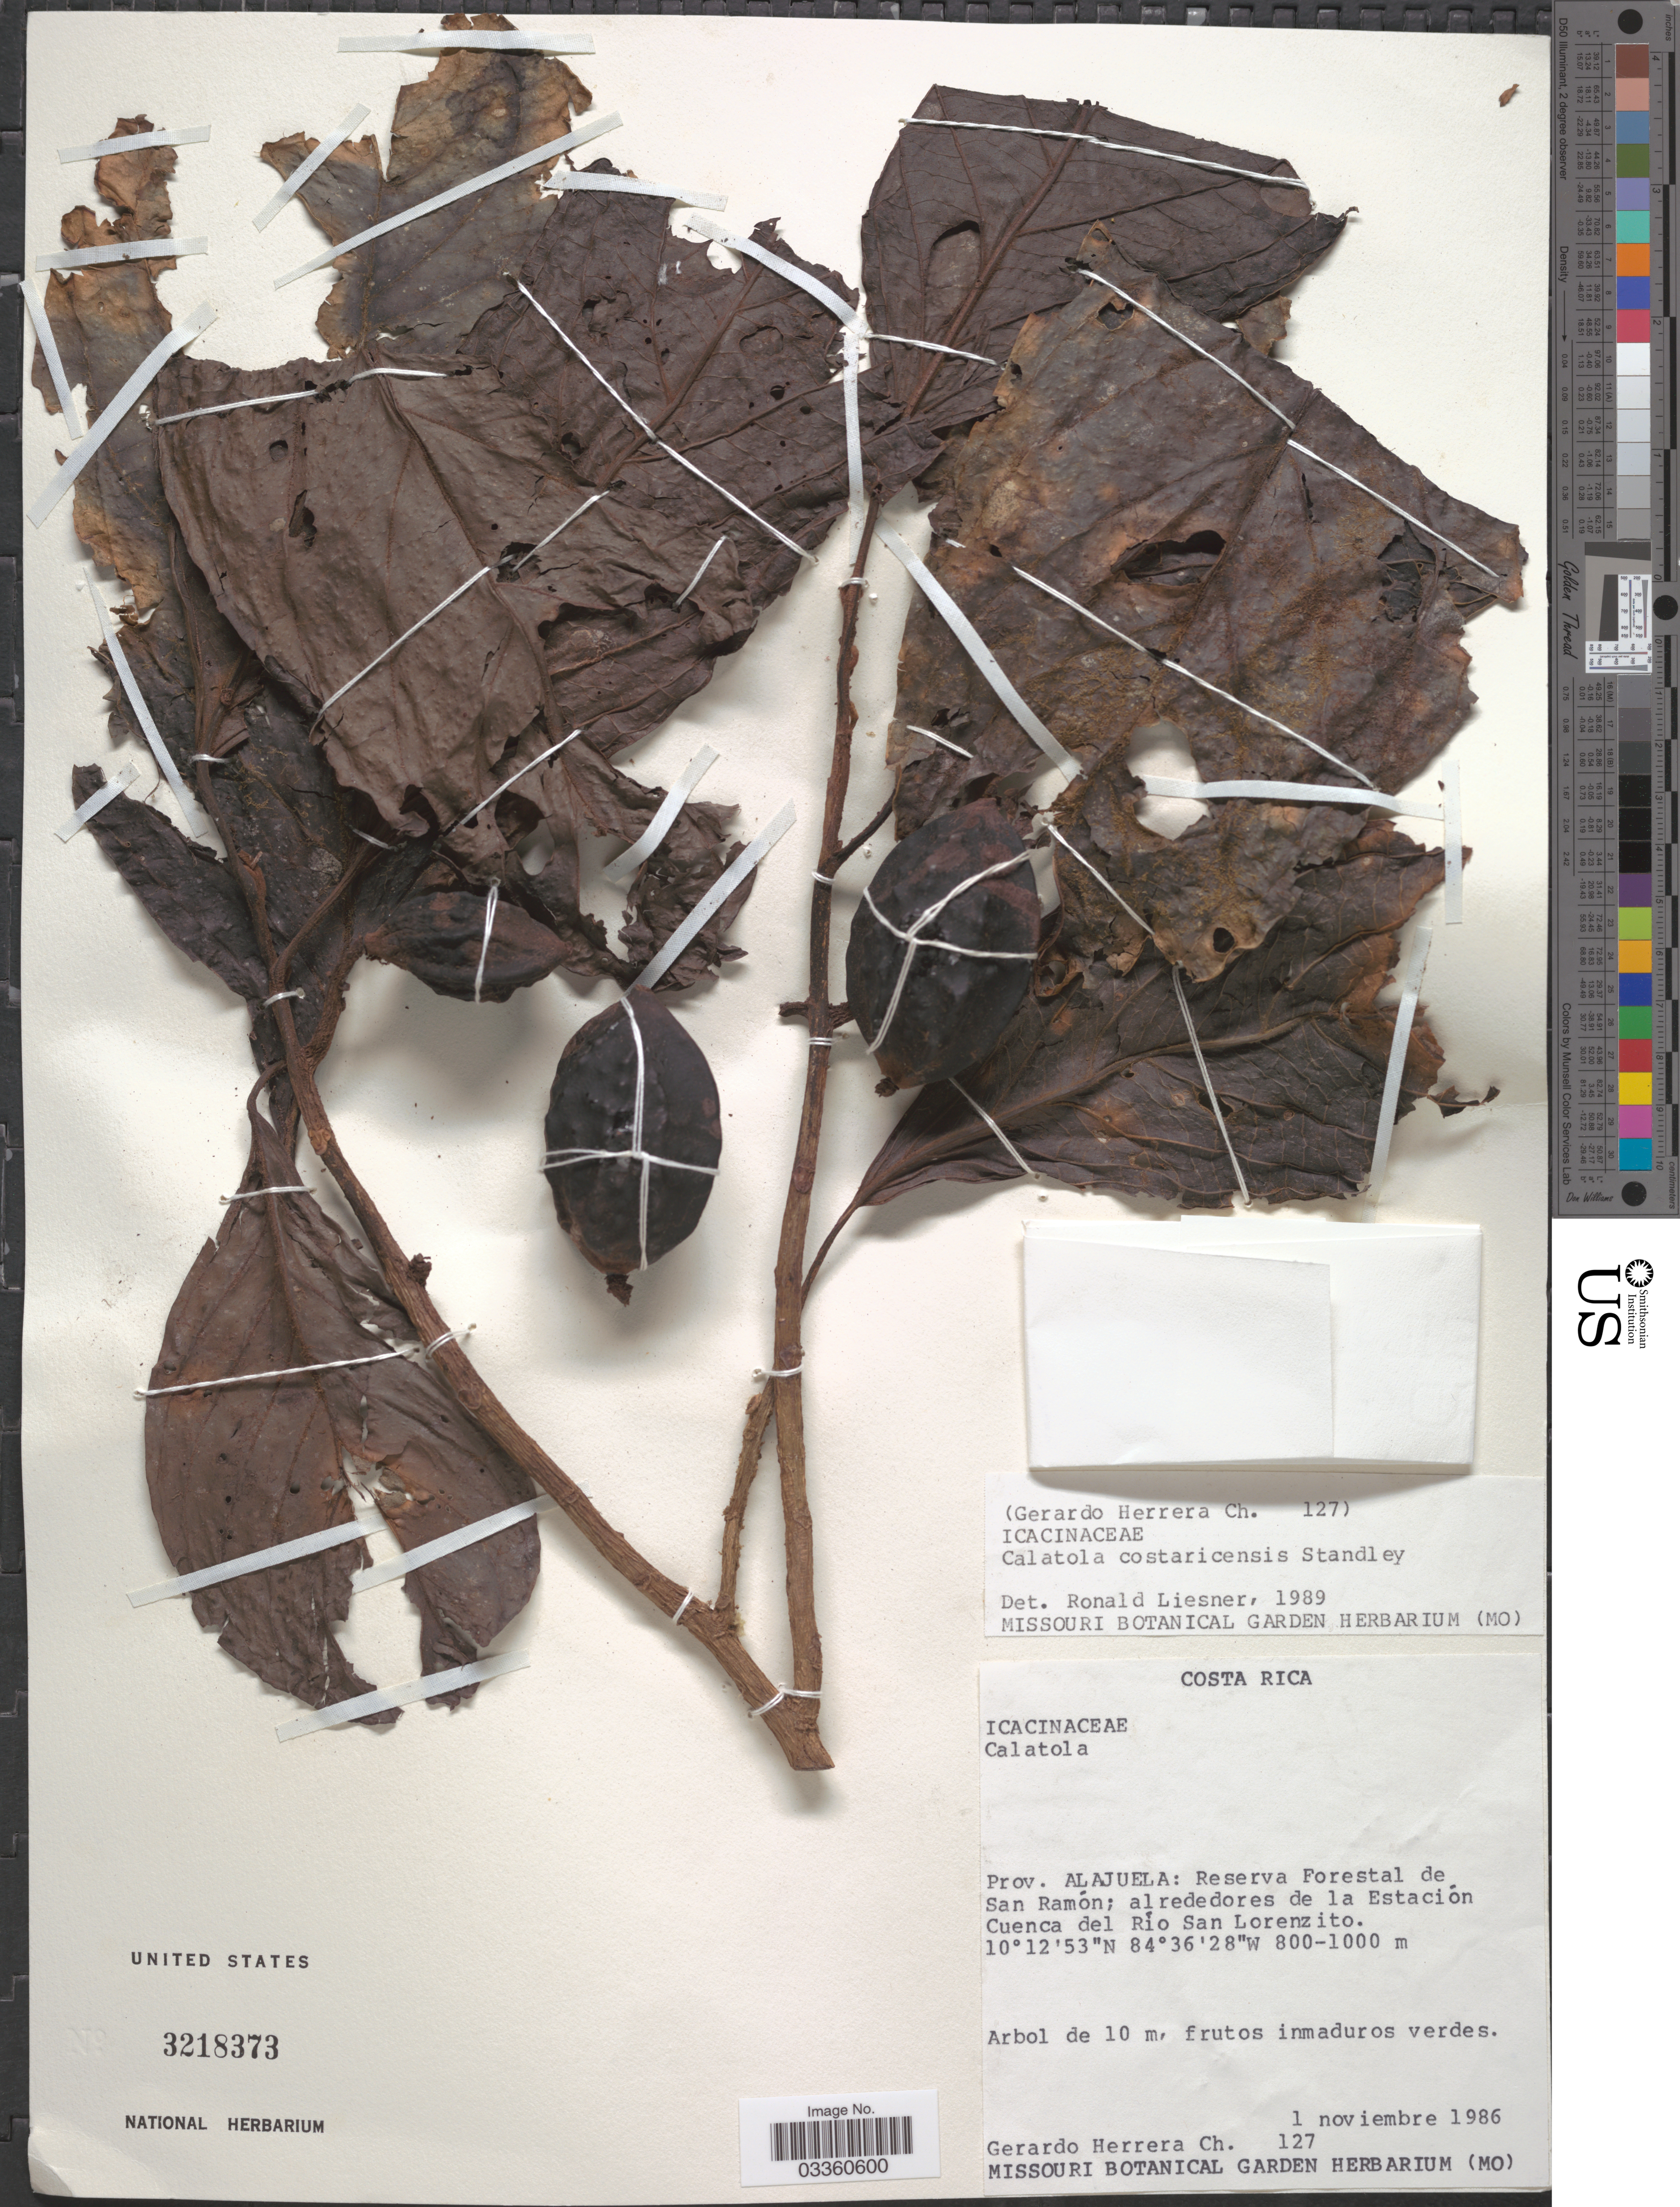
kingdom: Plantae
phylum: Tracheophyta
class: Magnoliopsida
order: Metteniusales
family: Metteniusaceae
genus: Calatola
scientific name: Calatola costaricensis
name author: Standl.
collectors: G. Herrera Ch.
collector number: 127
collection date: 1986-11-01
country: Costa Rica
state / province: Alajuela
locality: Reserva Forestal de San Ramón; alrededores de la Estación Cuenca del Río San Lorenzito.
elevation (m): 800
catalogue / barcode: US 3218373